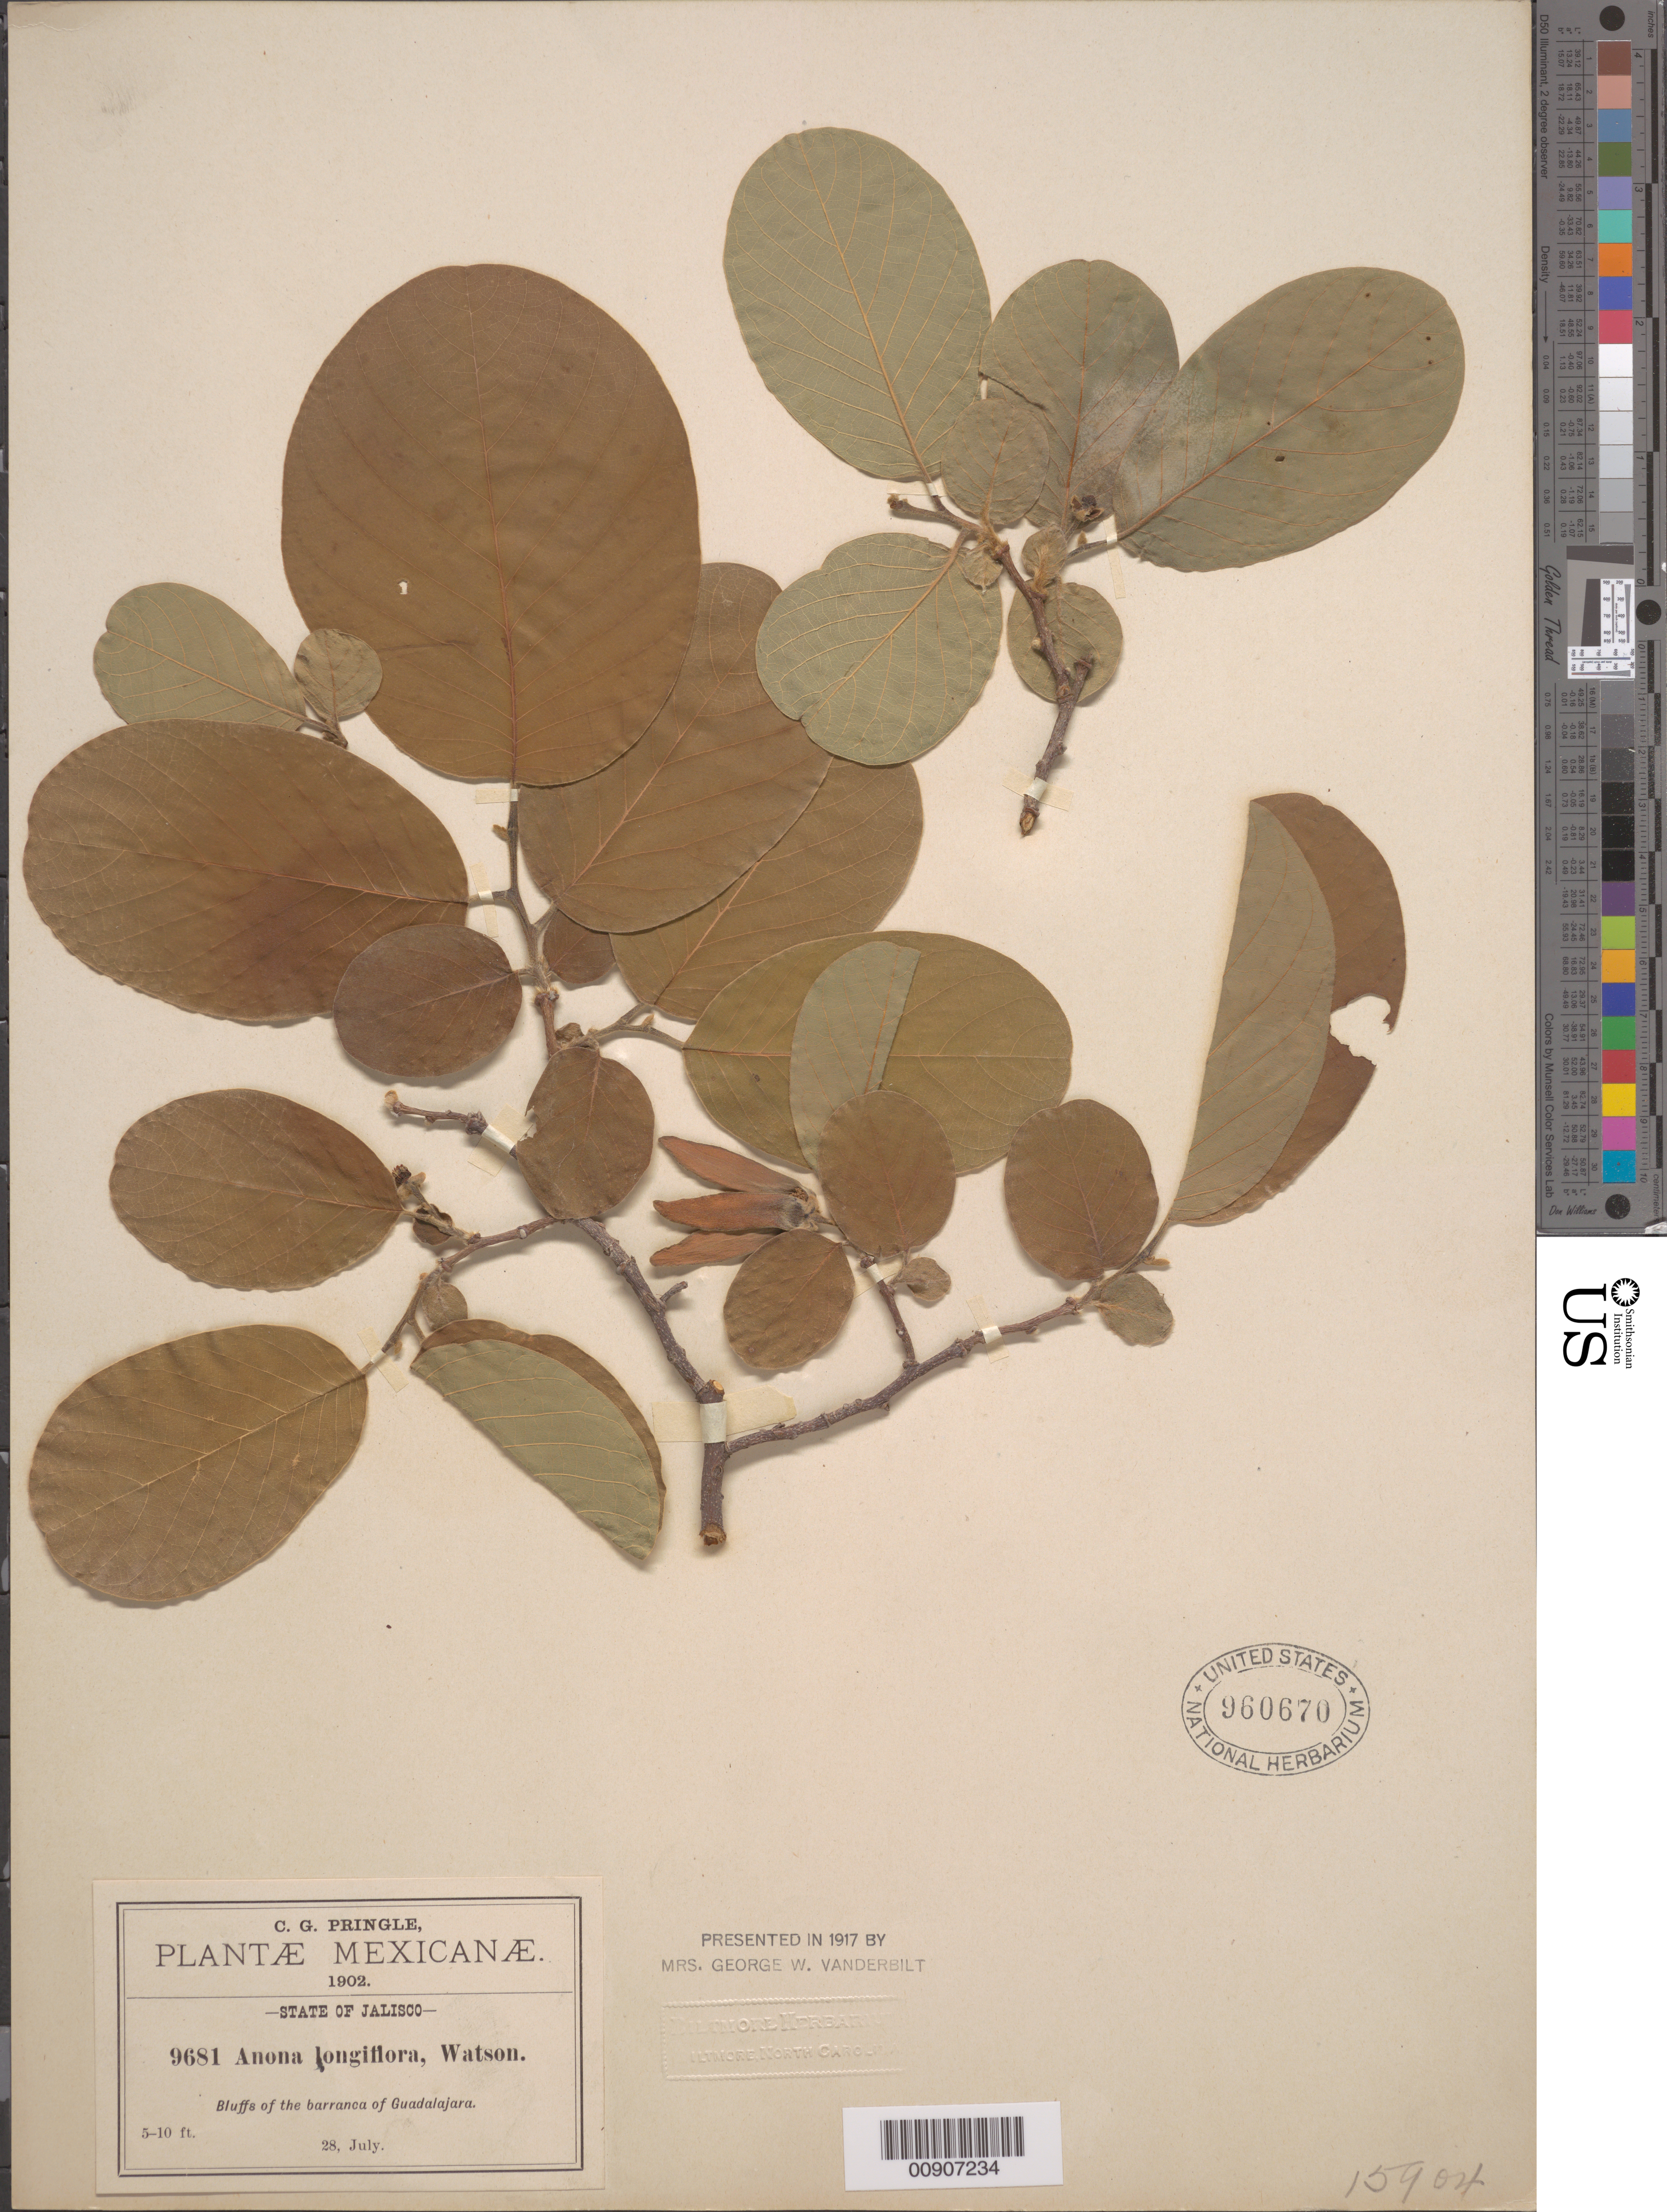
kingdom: Plantae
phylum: Tracheophyta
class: Magnoliopsida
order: Magnoliales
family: Annonaceae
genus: Annona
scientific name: Annona longiflora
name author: S. Watson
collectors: C. G. Pringle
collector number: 9681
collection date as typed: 28 Jul 1902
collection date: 1902-07-28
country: Mexico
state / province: Jalisco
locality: Barranca of Guadalajara. State of Jalisco.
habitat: Bluffs of the barranca.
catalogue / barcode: US 960670